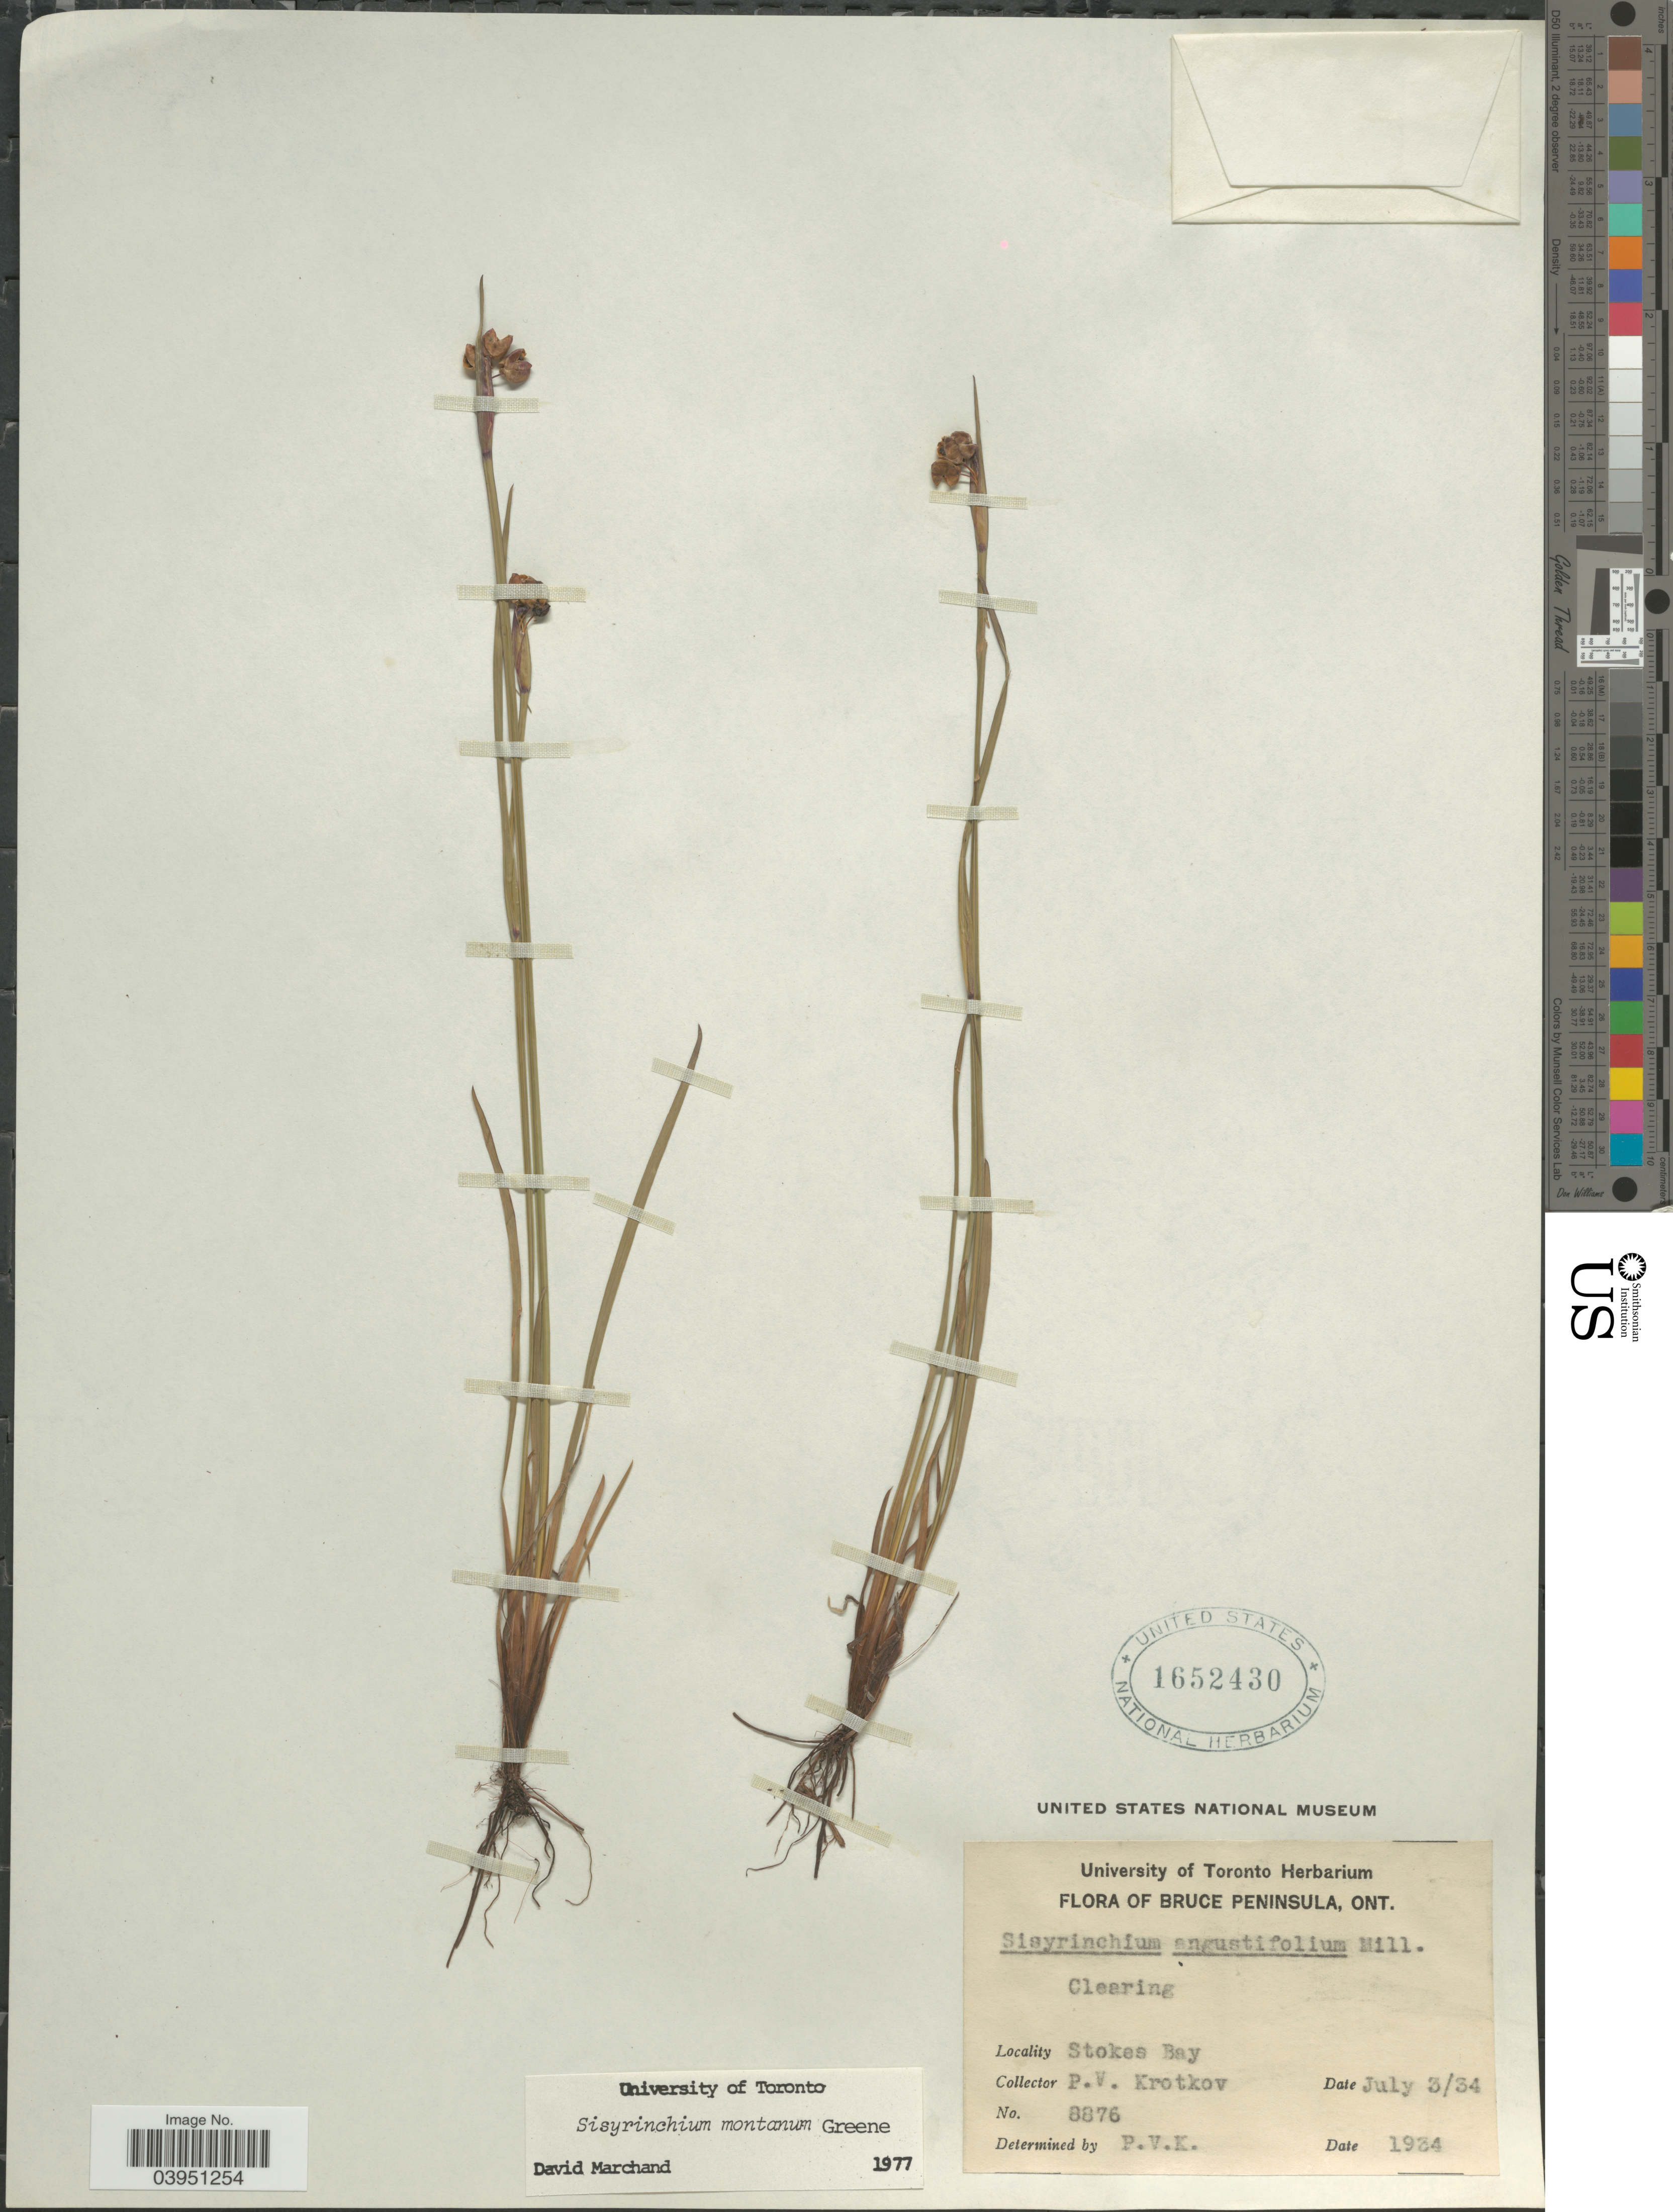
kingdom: Plantae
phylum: Tracheophyta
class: Liliopsida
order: Asparagales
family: Iridaceae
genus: Sisyrinchium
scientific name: Sisyrinchium montanum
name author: Greene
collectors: P. V. Krotkov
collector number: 8876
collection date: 1934-07-03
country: Canada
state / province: Ontario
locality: Bruce Peninsula, Ont. Stokes Bay.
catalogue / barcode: US 1652430